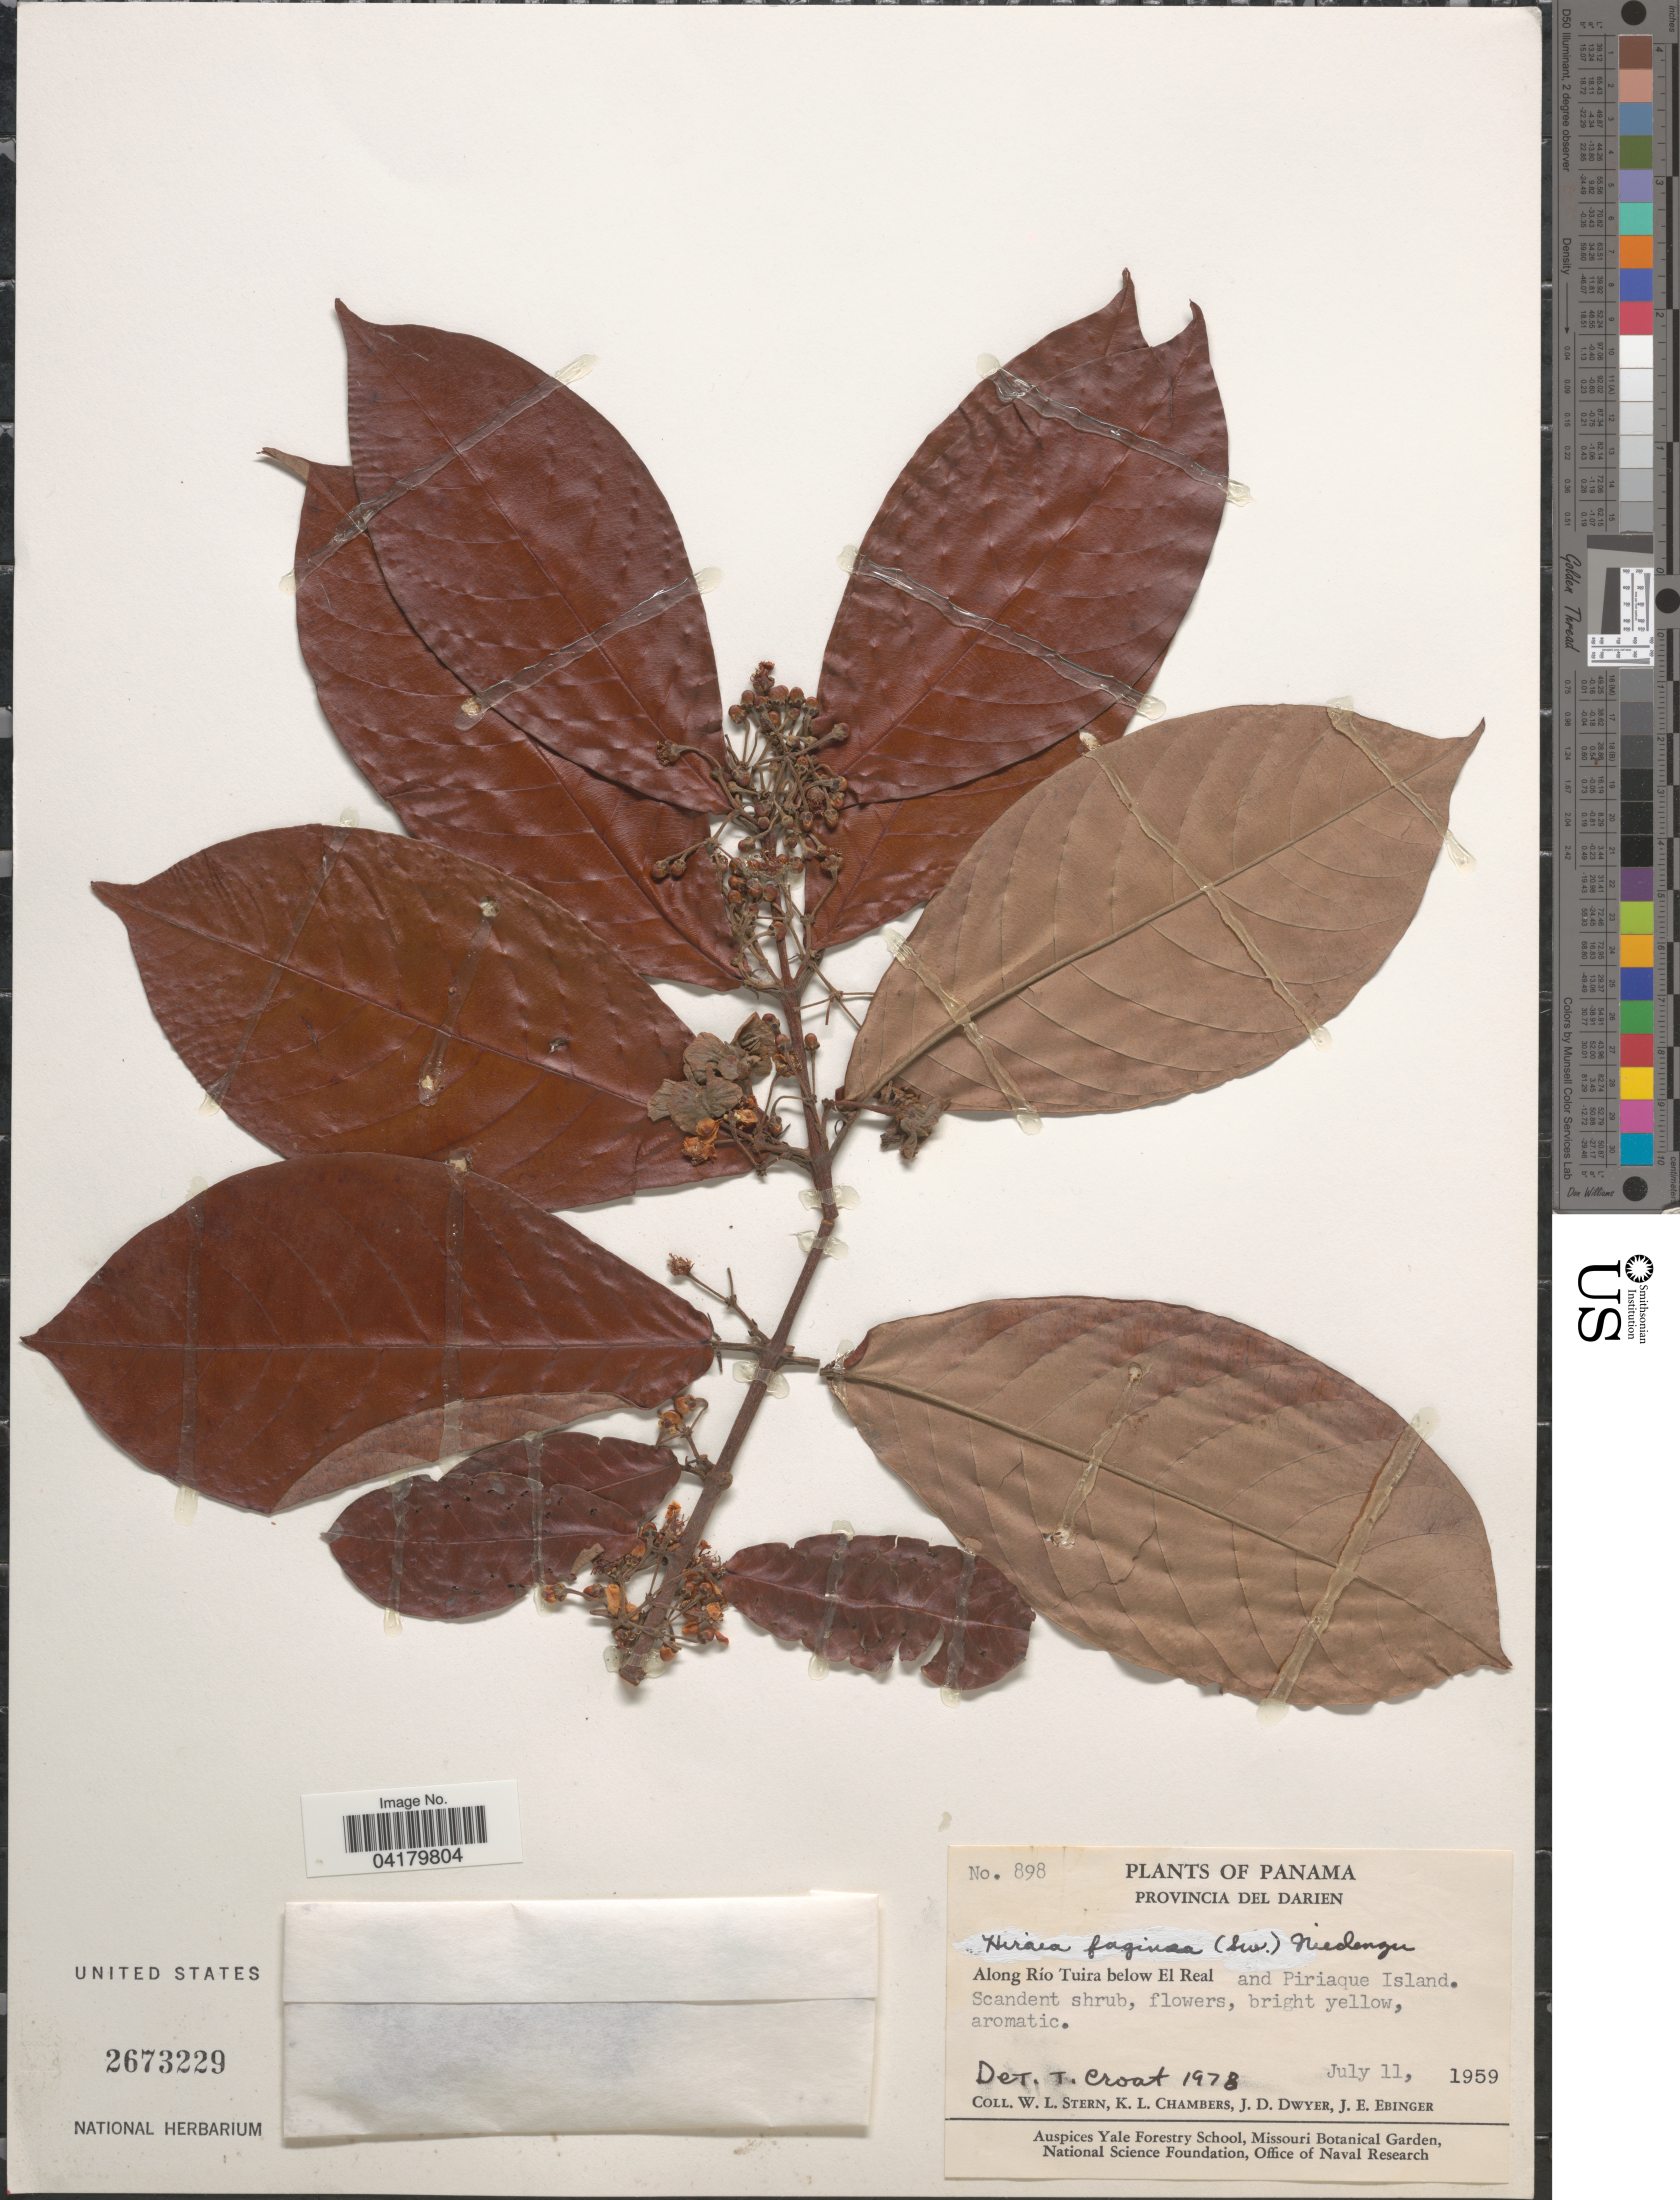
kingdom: Plantae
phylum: Tracheophyta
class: Magnoliopsida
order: Malpighiales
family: Malpighiaceae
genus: Hiraea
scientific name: Hiraea faginea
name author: (Sw.) Nied.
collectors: W. L. Stern, K. Chambers, J. D. Dwyer & J. Ebinger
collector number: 898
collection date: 1959-07-11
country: Panama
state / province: Darien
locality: Along Río Tuira below El Real and Piriaque Island.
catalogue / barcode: US 2673229